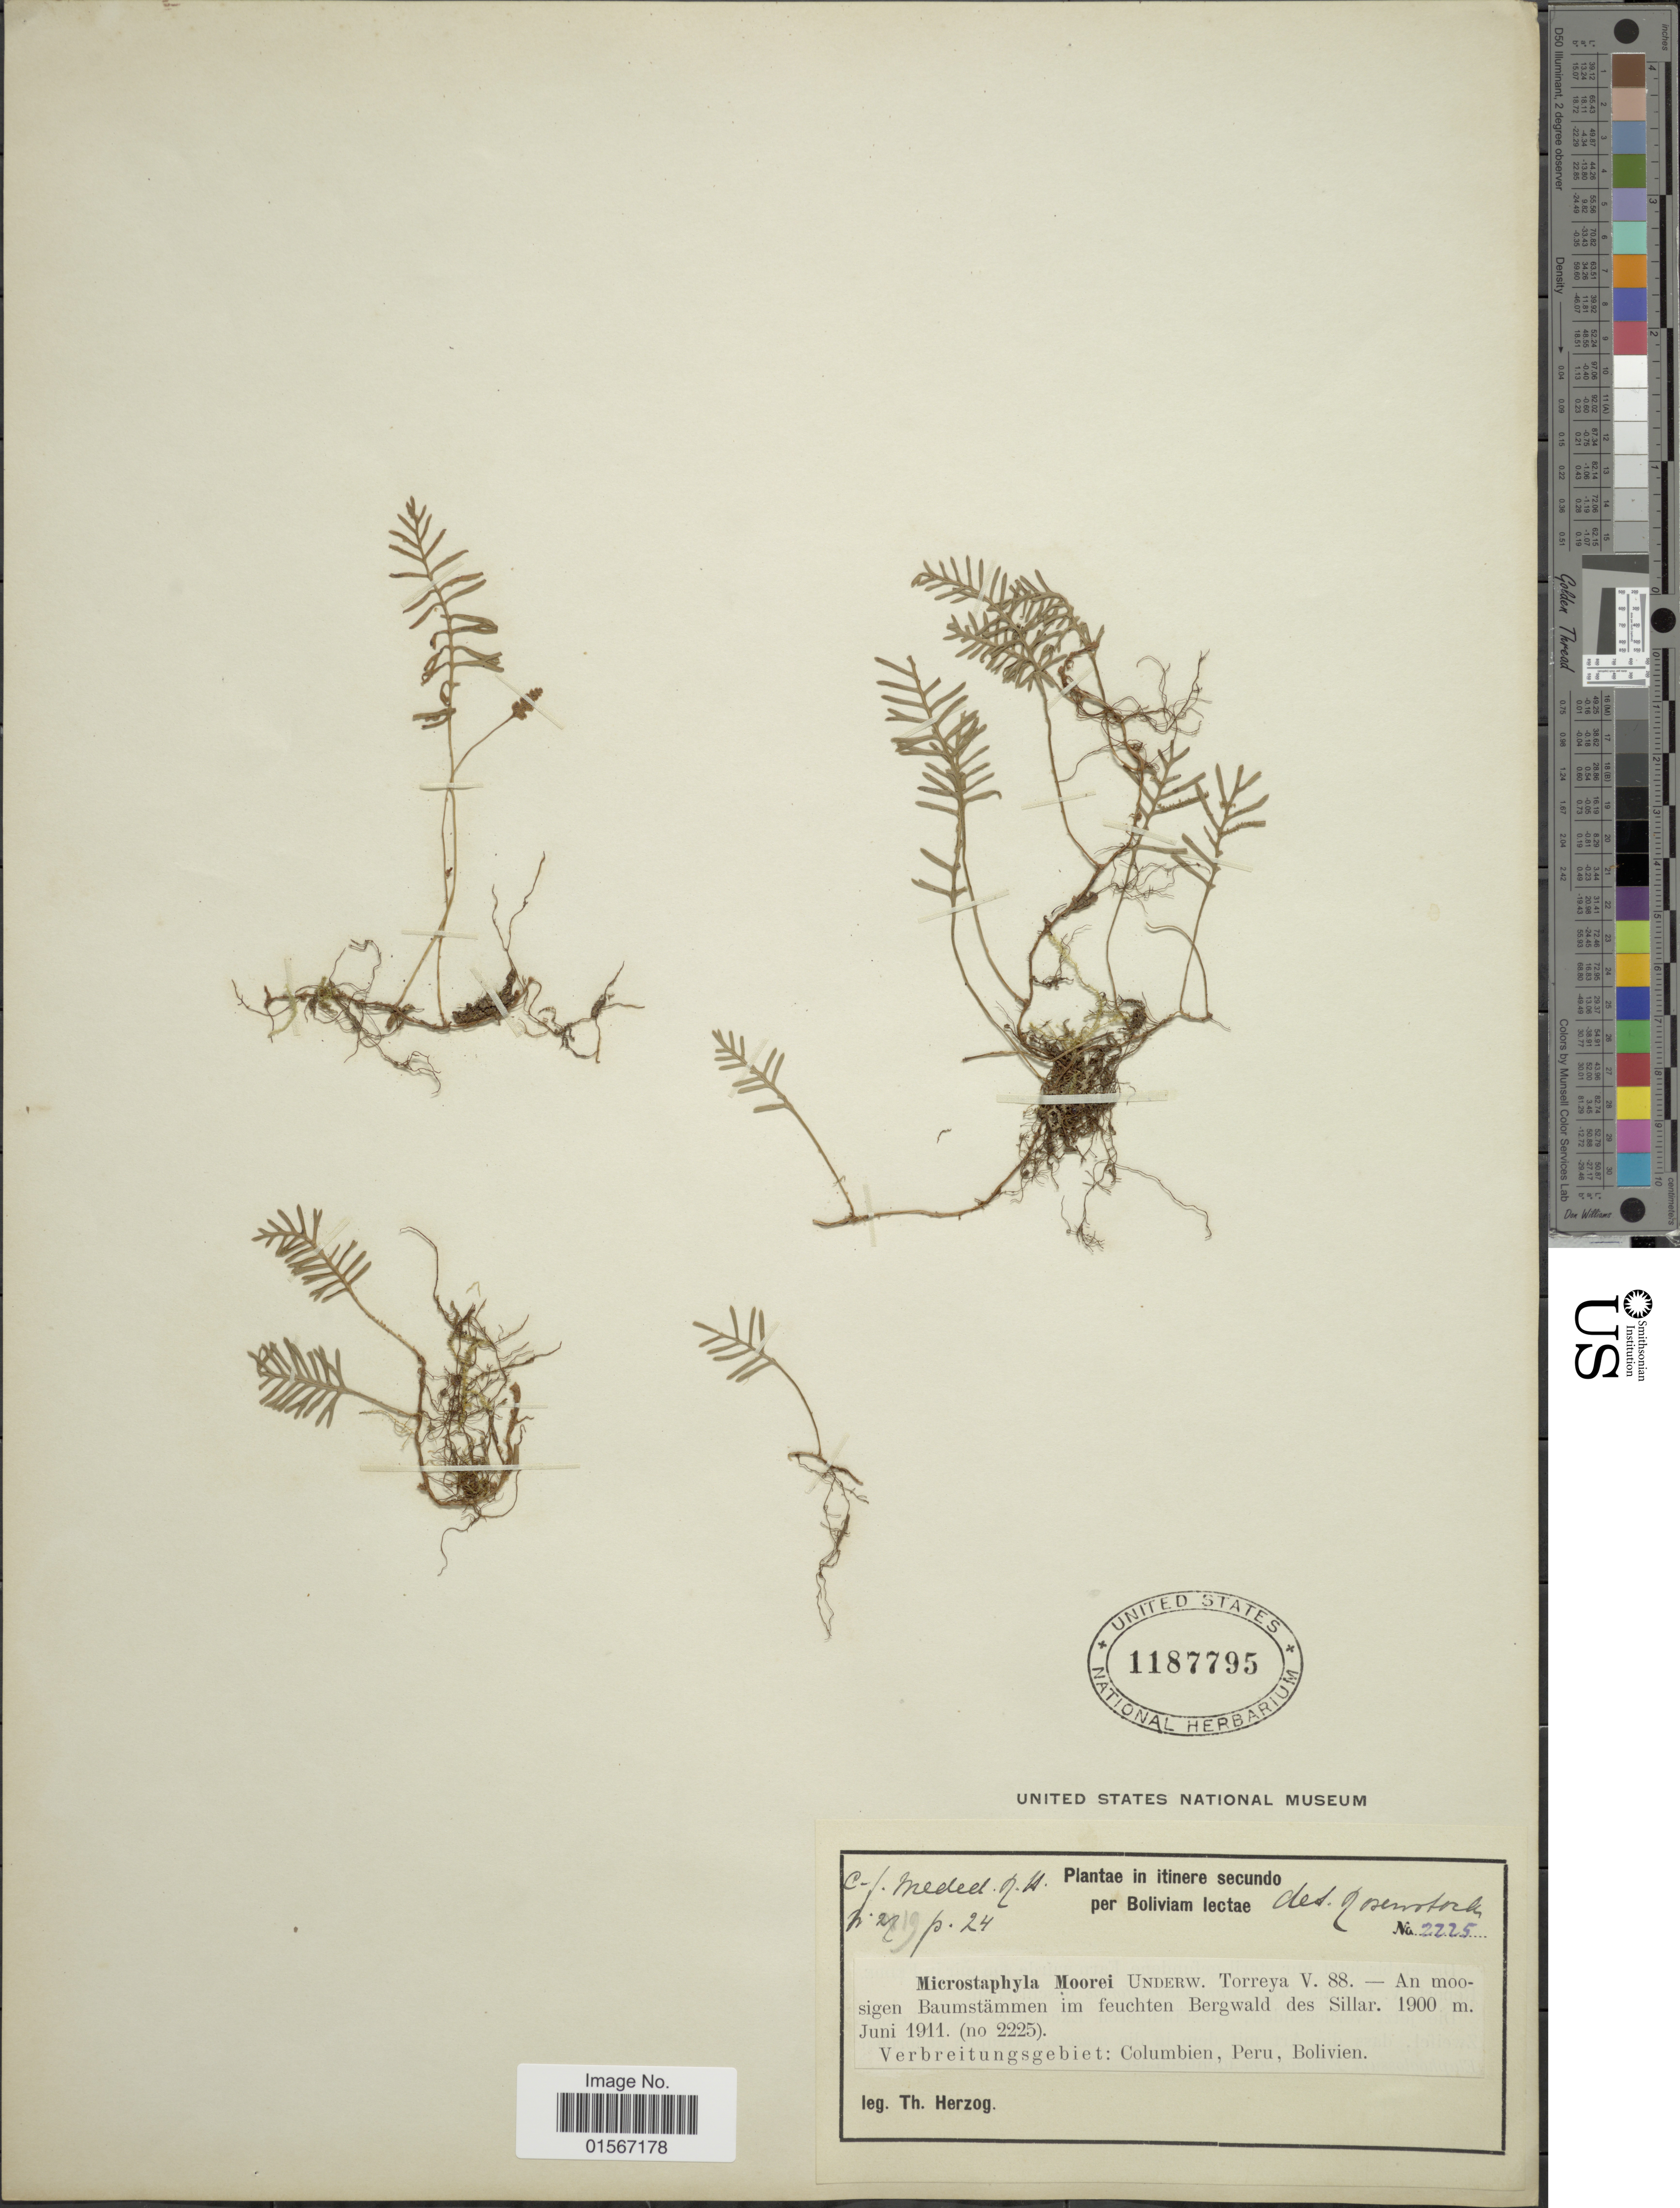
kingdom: Plantae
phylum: Tracheophyta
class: Polypodiopsida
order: Polypodiales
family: Dryopteridaceae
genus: Elaphoglossum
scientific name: Elaphoglossum moorei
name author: (E. Britton) Christ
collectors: T. K. J. Herzog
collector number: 2225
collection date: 1911-06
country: Bolivia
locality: An moosigen Baumstämmen im feuchten Bergwald des Sillar.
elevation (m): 1900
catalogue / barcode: US 1187795